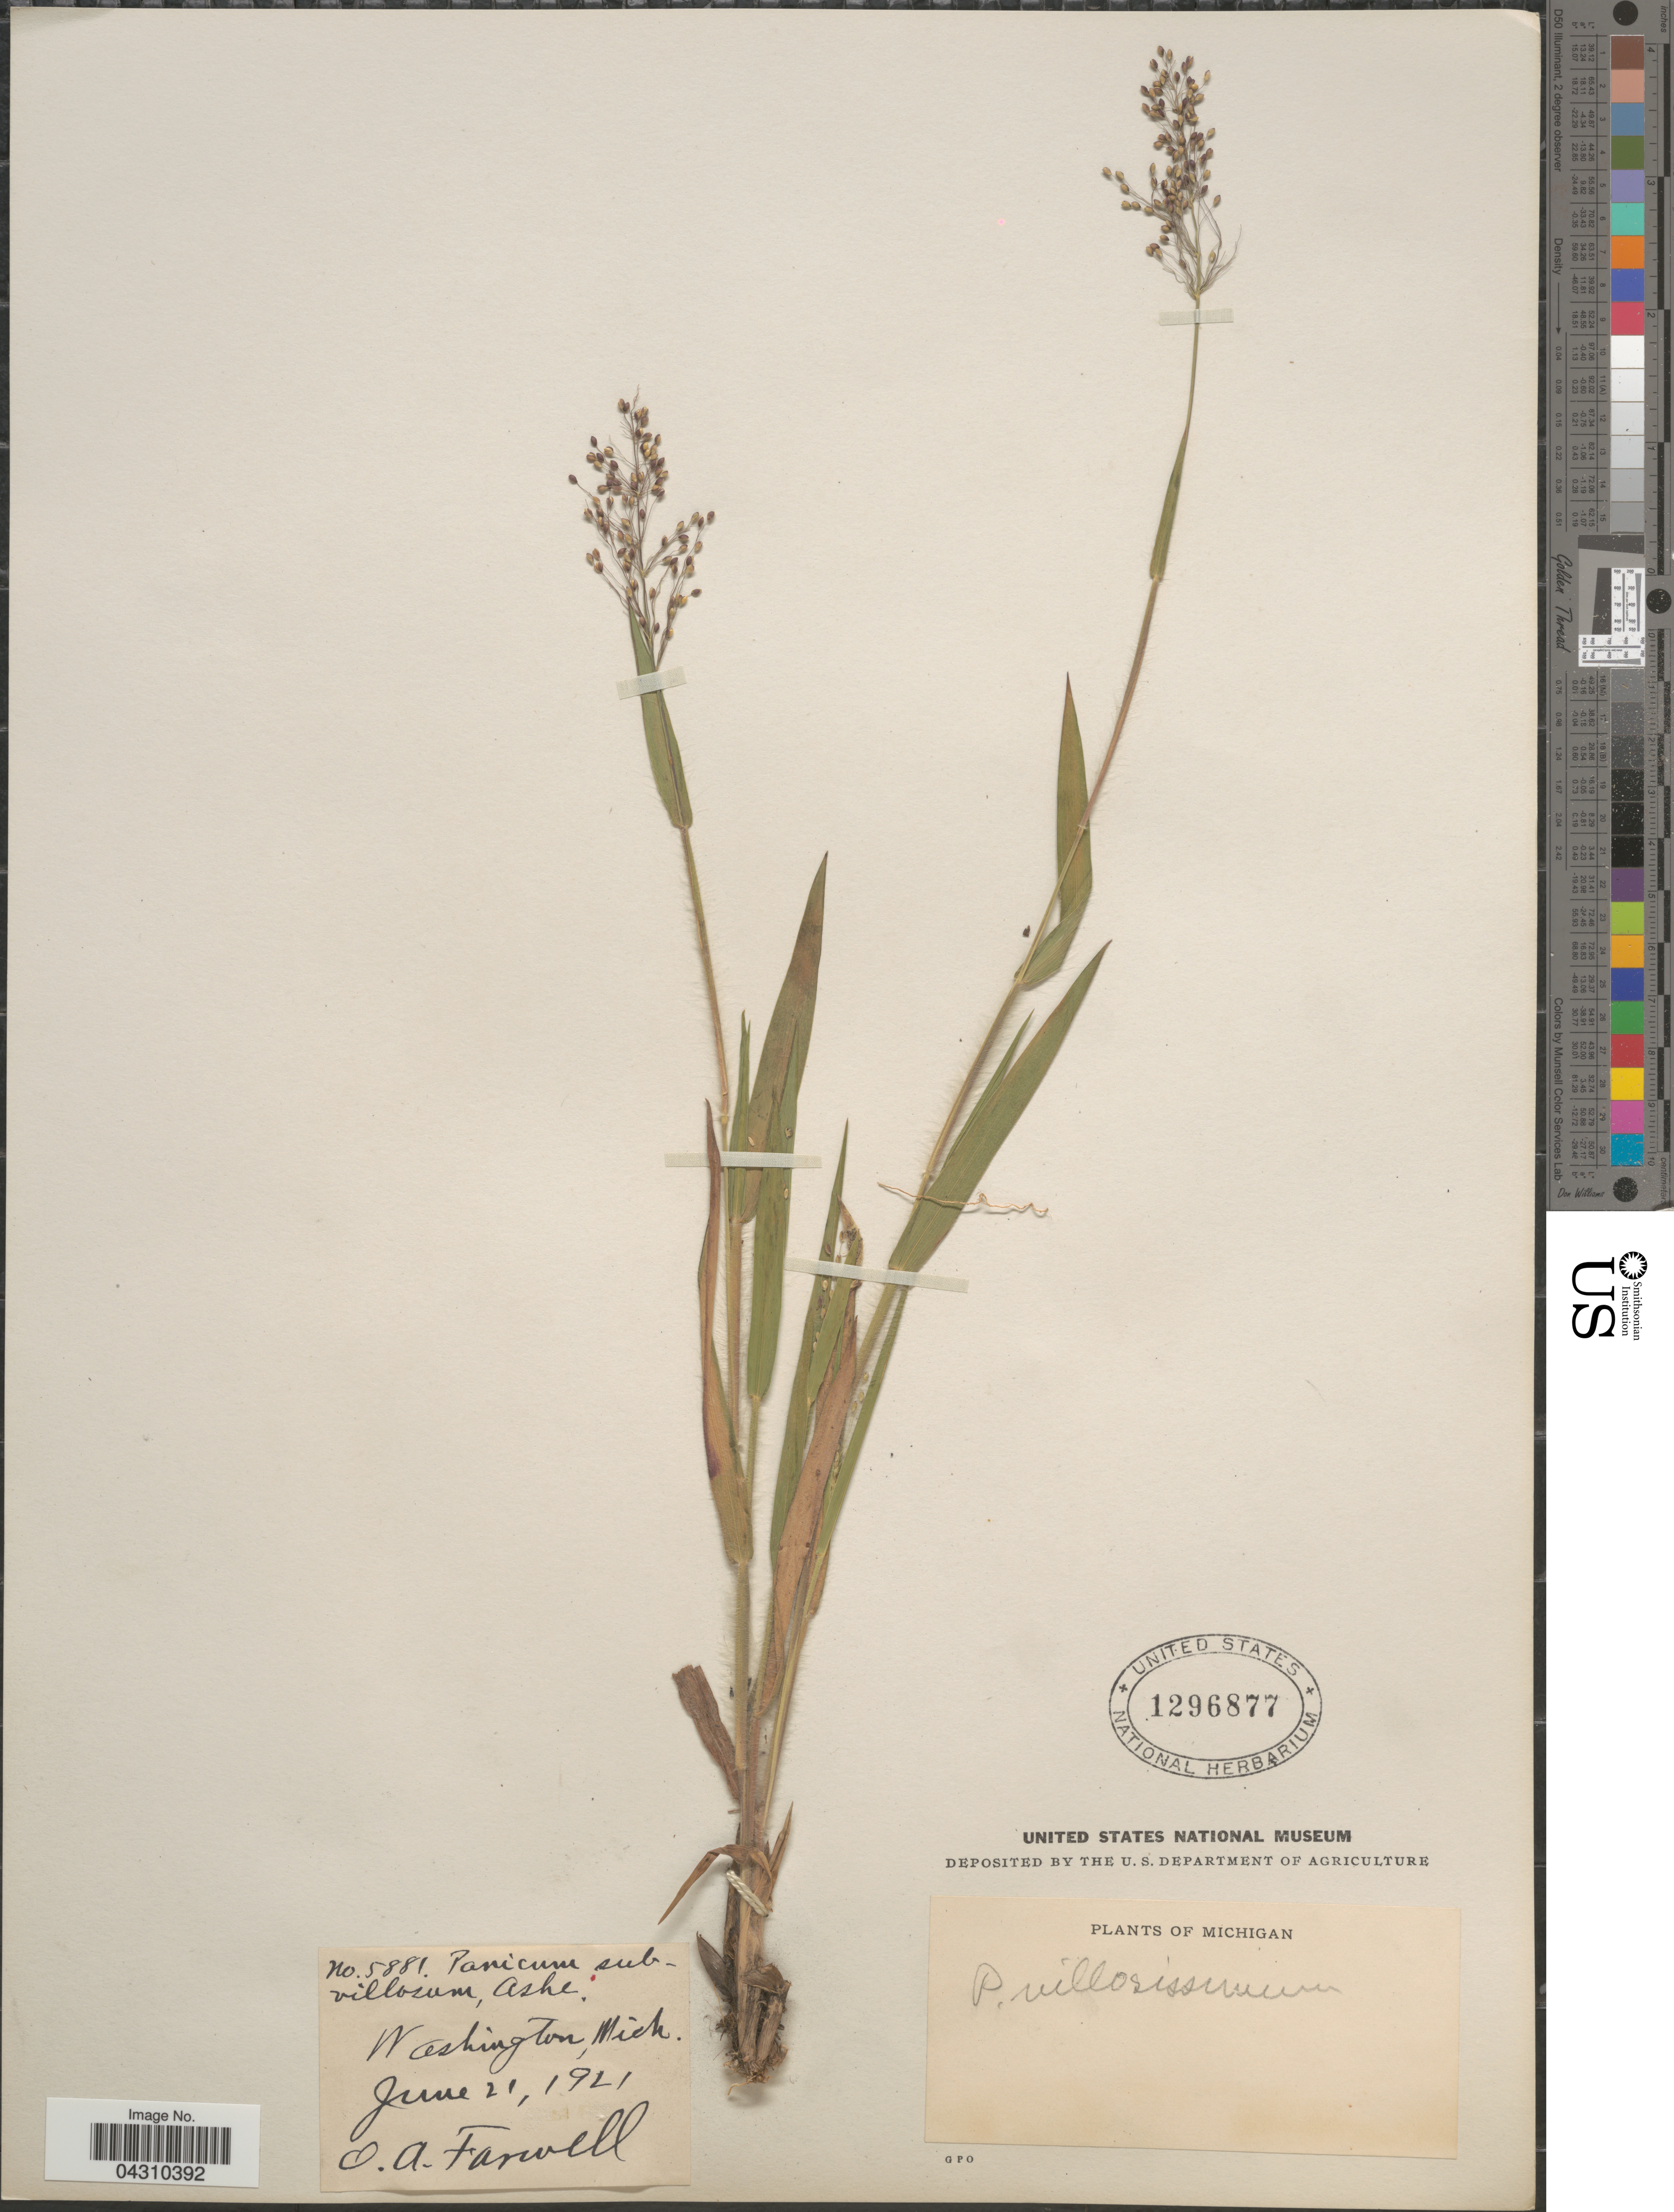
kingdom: Plantae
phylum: Tracheophyta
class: Liliopsida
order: Poales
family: Poaceae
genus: Dichanthelium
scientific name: Dichanthelium acuminatum var. acuminatum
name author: (Sw.) Gould & C.A. Clark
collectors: O. Farwell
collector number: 5881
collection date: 1921-06-21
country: United States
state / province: Michigan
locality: Washington.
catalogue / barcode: US 1296877